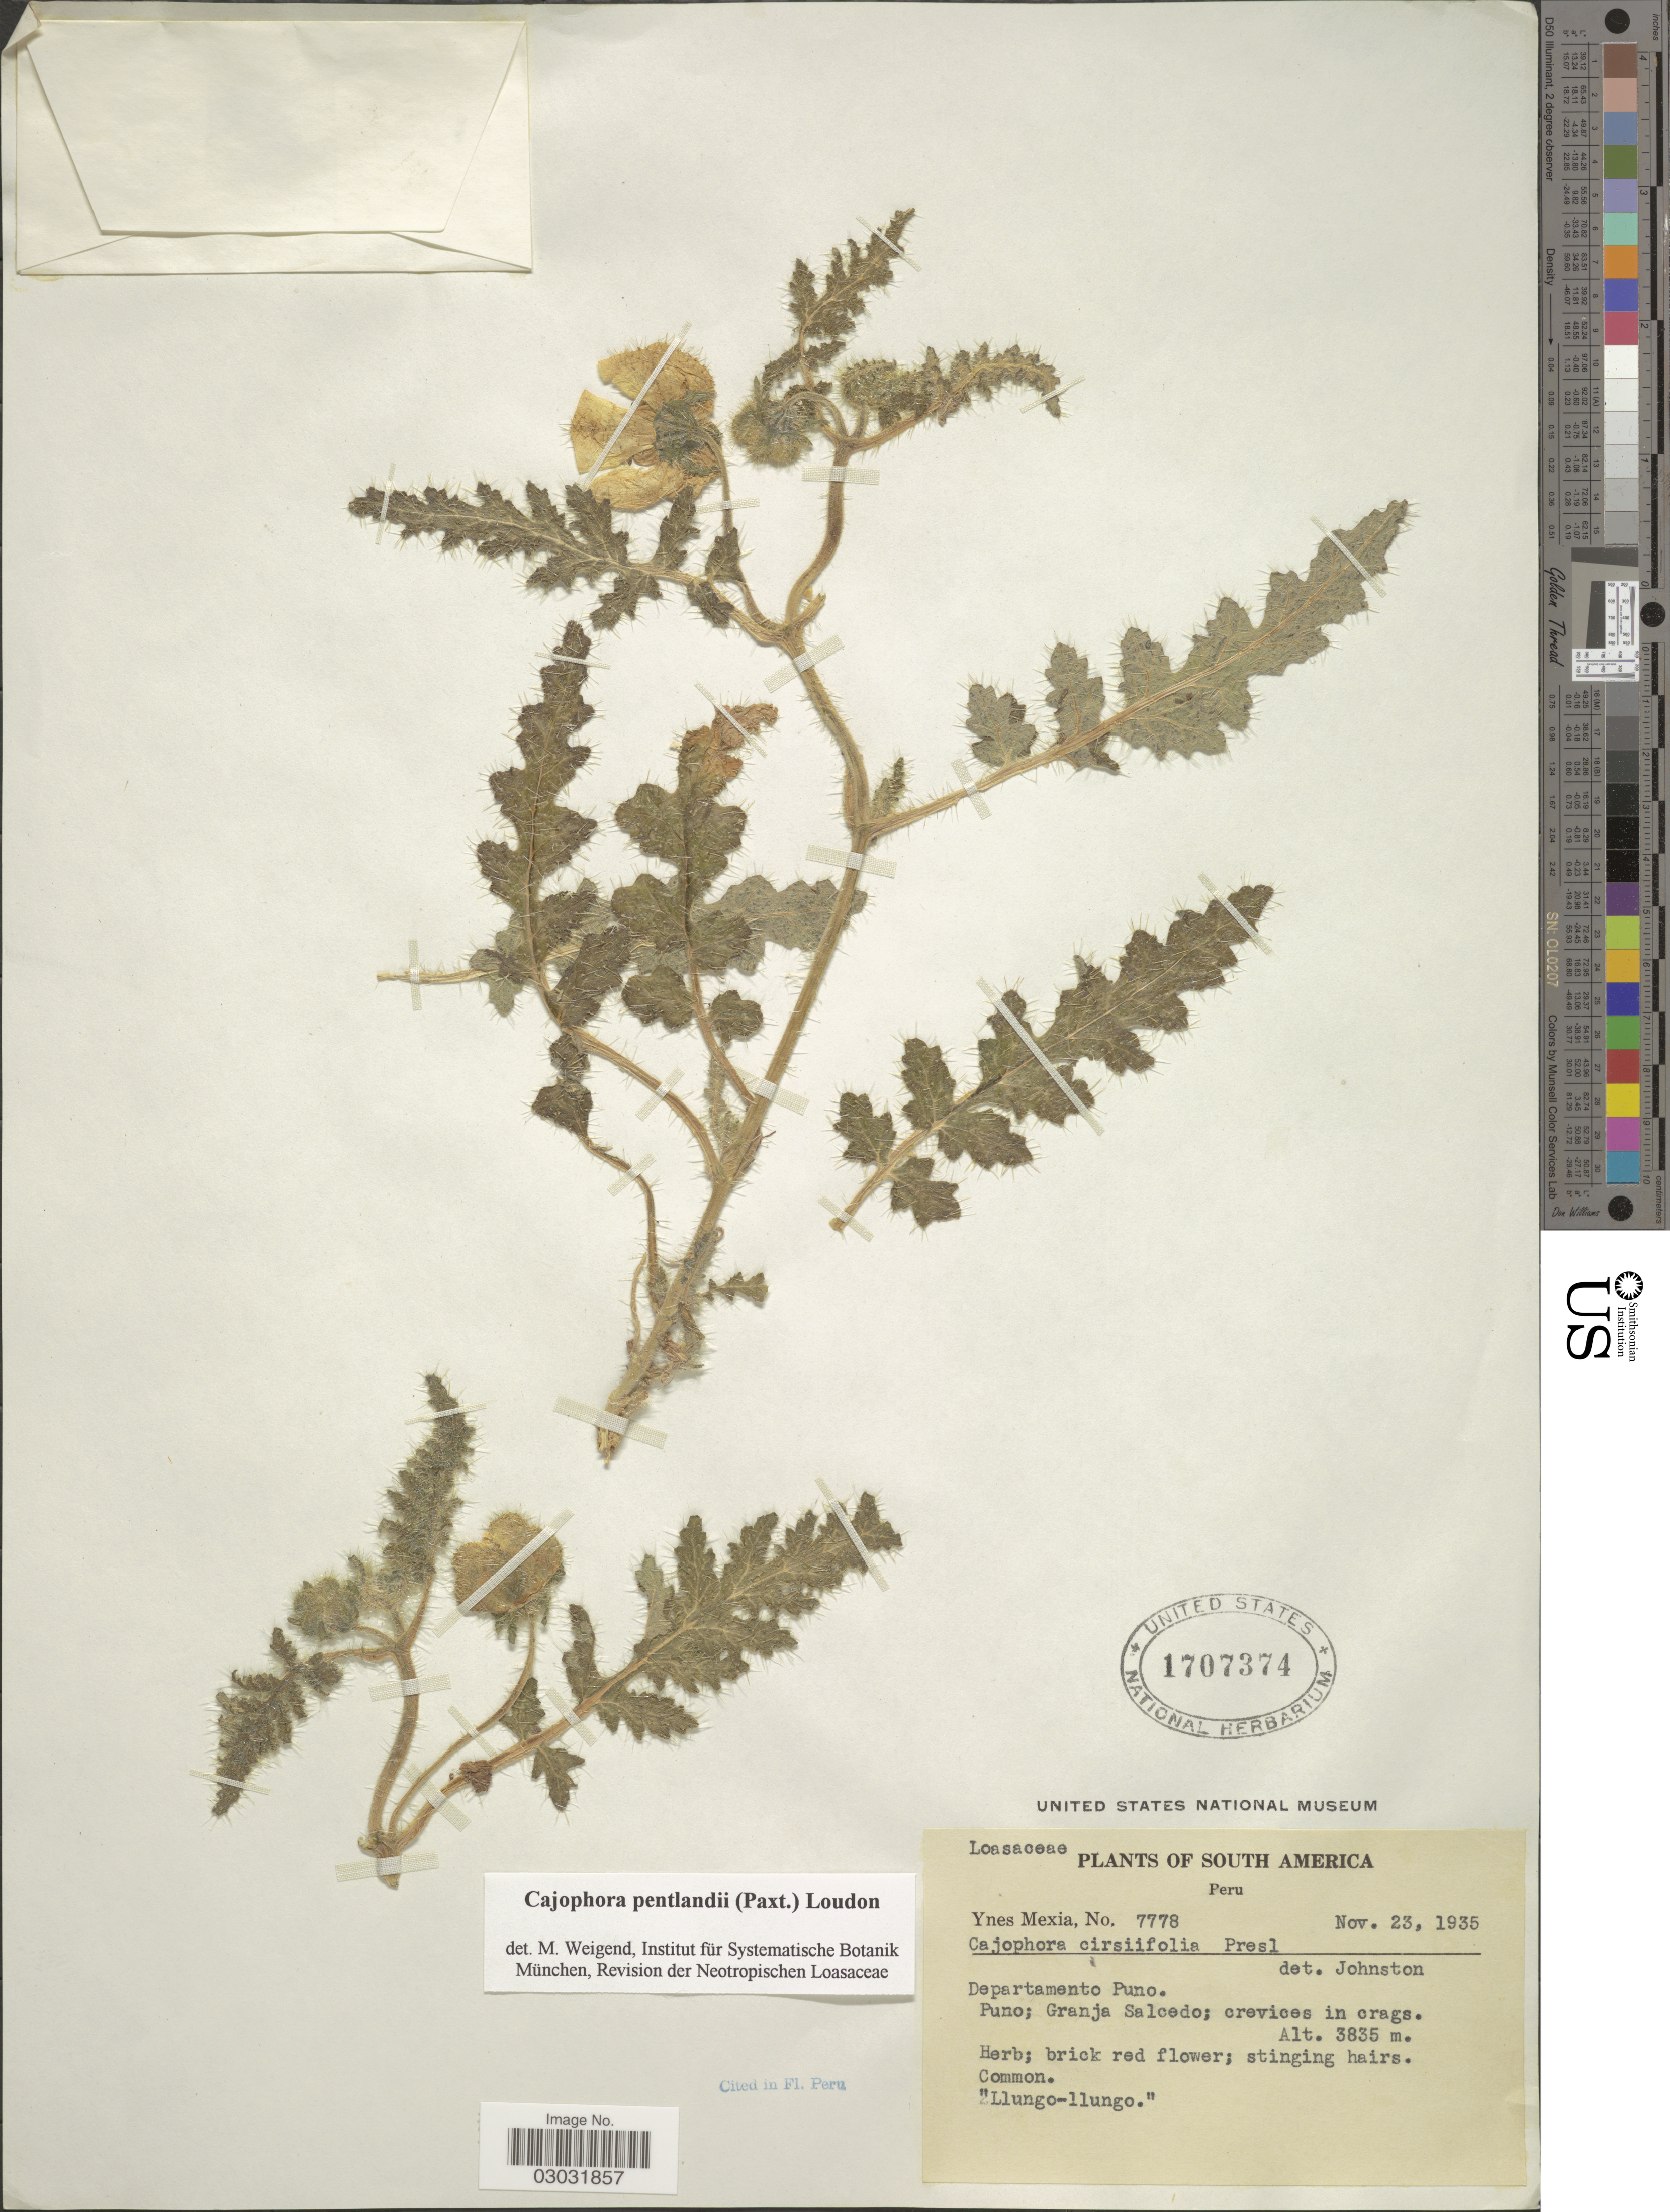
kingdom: Plantae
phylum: Tracheophyta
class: Magnoliopsida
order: Cornales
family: Loasaceae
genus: Caiophora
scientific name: Caiophora pentlandii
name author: (Paxton ex Graham) G. Don ex Loudon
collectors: Y. Mexia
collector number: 7778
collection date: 1935-11-23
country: Peru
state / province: Puno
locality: Departamento Puno. Granja Salcedo.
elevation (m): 3835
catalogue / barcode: US 1707374